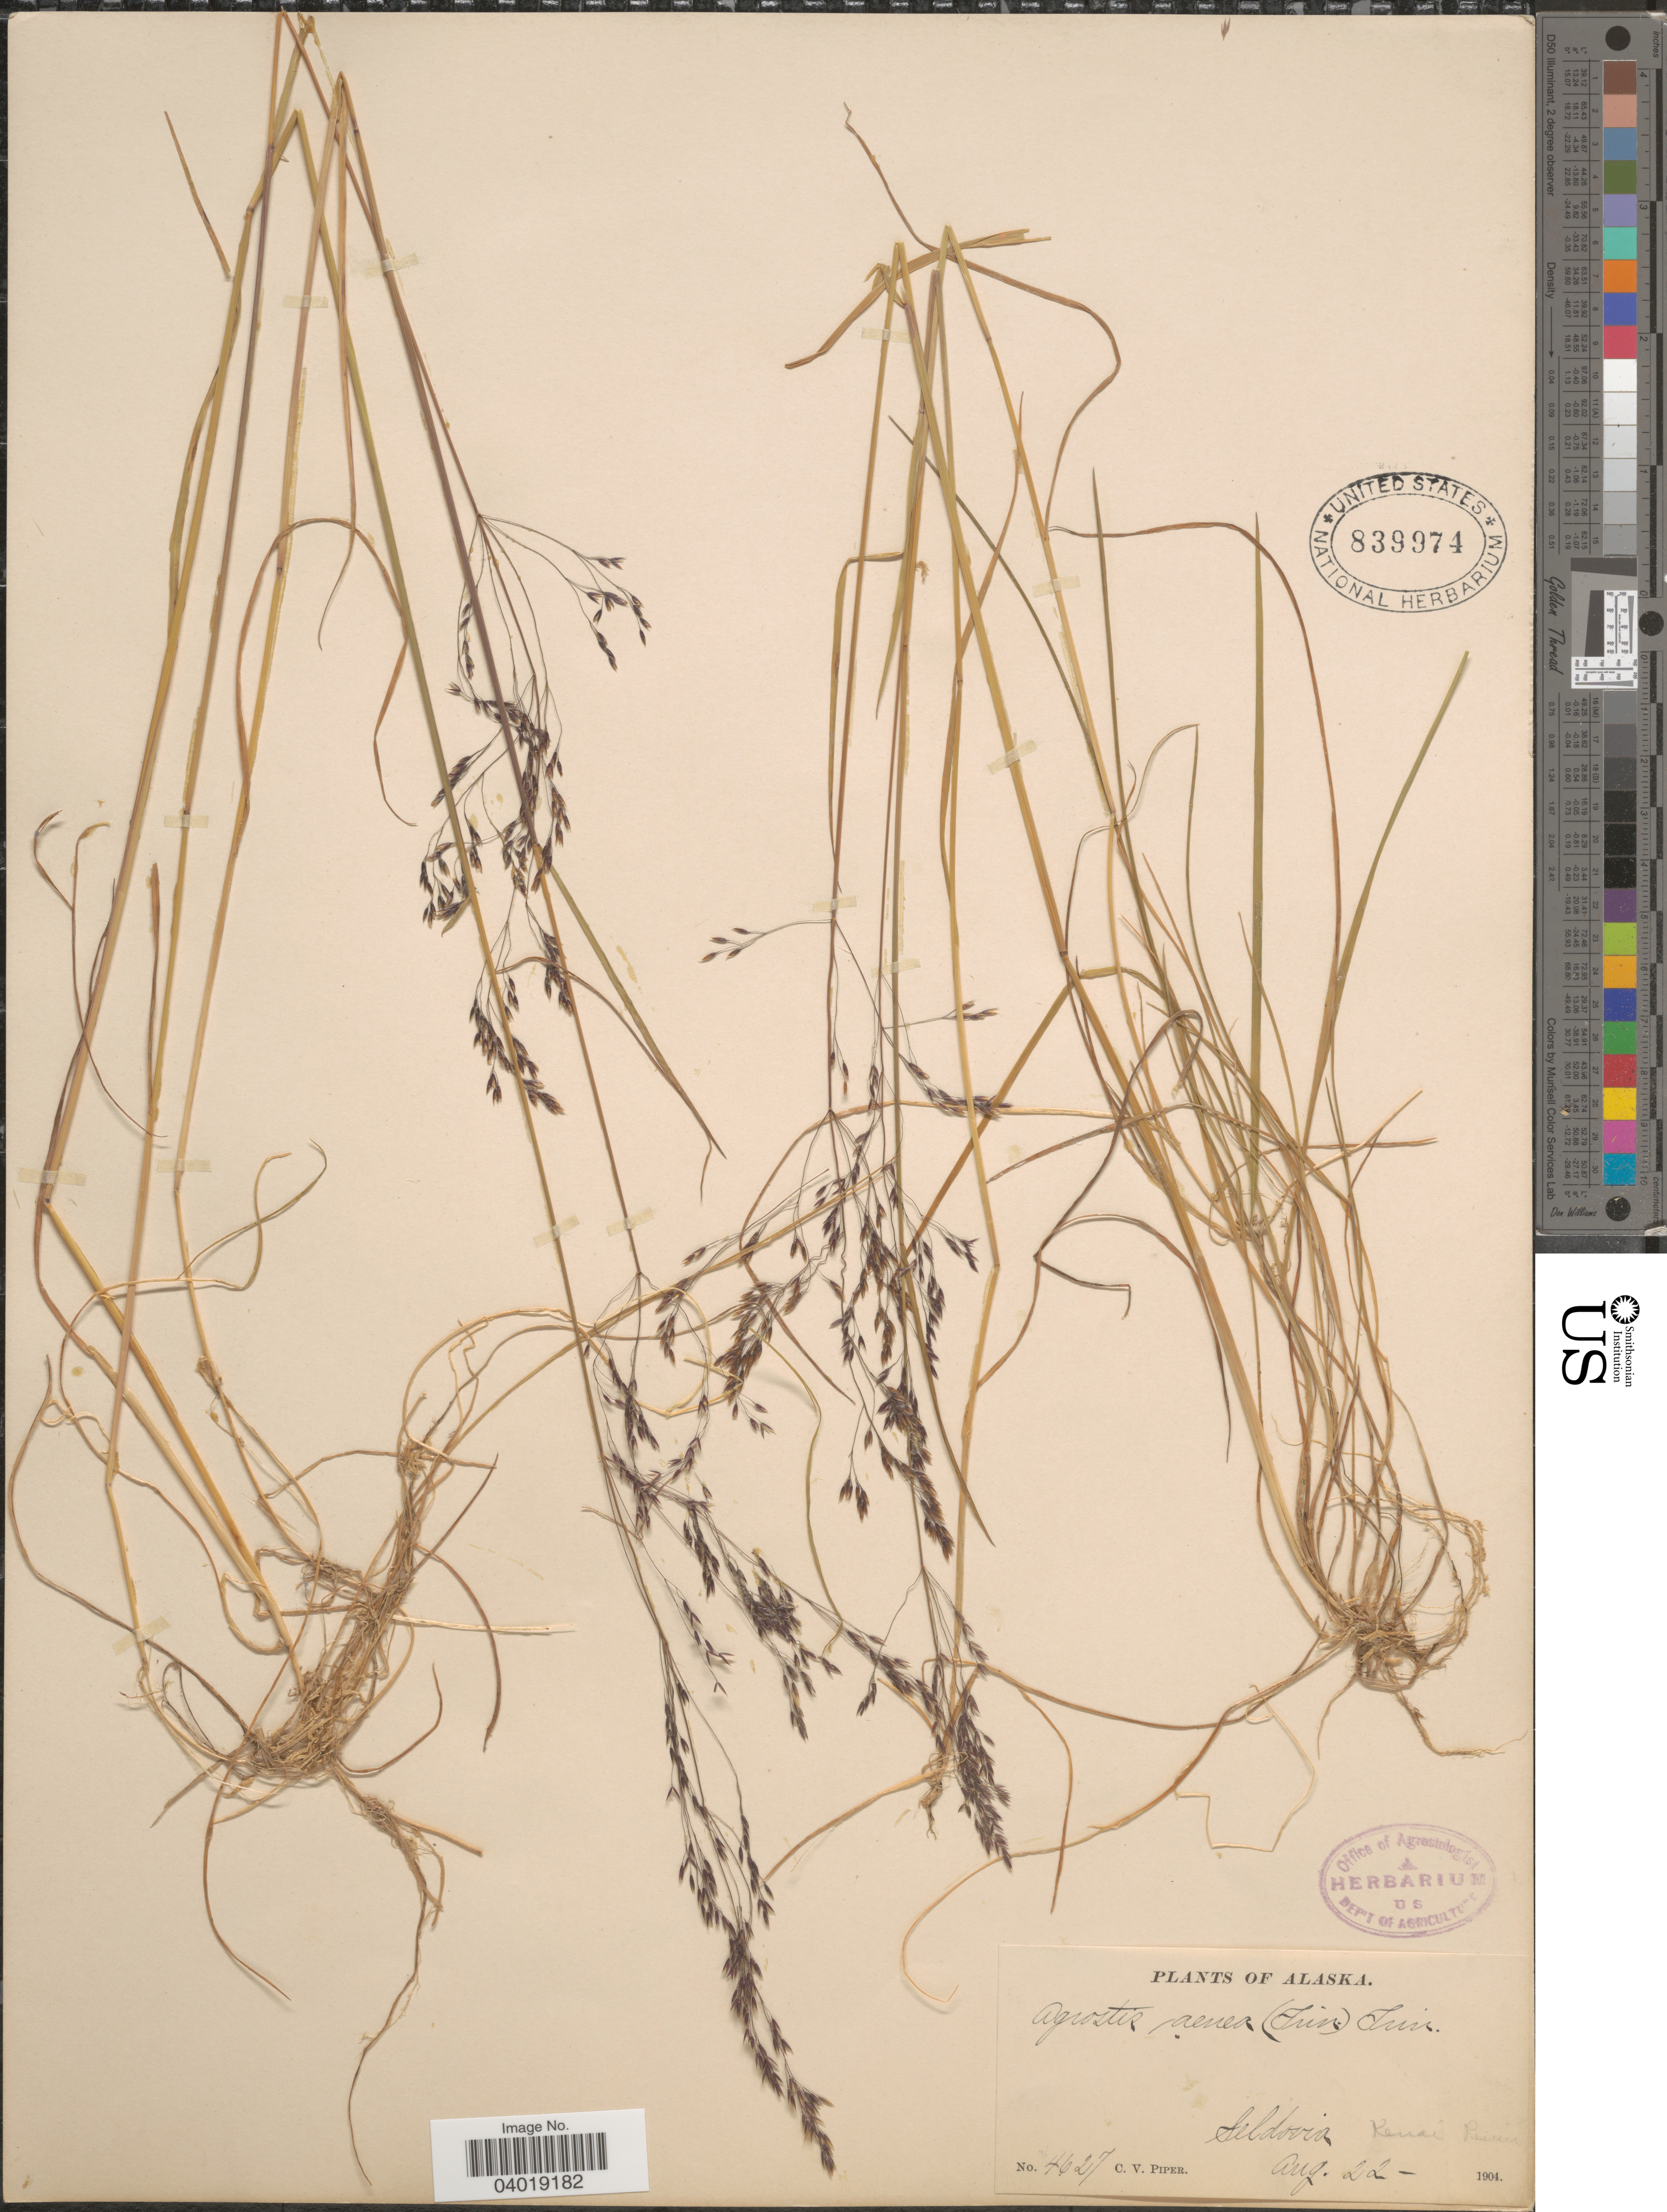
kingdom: Plantae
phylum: Tracheophyta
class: Liliopsida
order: Poales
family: Poaceae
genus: Agrostis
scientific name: Agrostis exarata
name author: Trin.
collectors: C. V. Piper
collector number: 4627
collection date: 1904-08-22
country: United States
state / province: Alaska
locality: Seldovia. Kenai River.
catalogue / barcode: US 839974